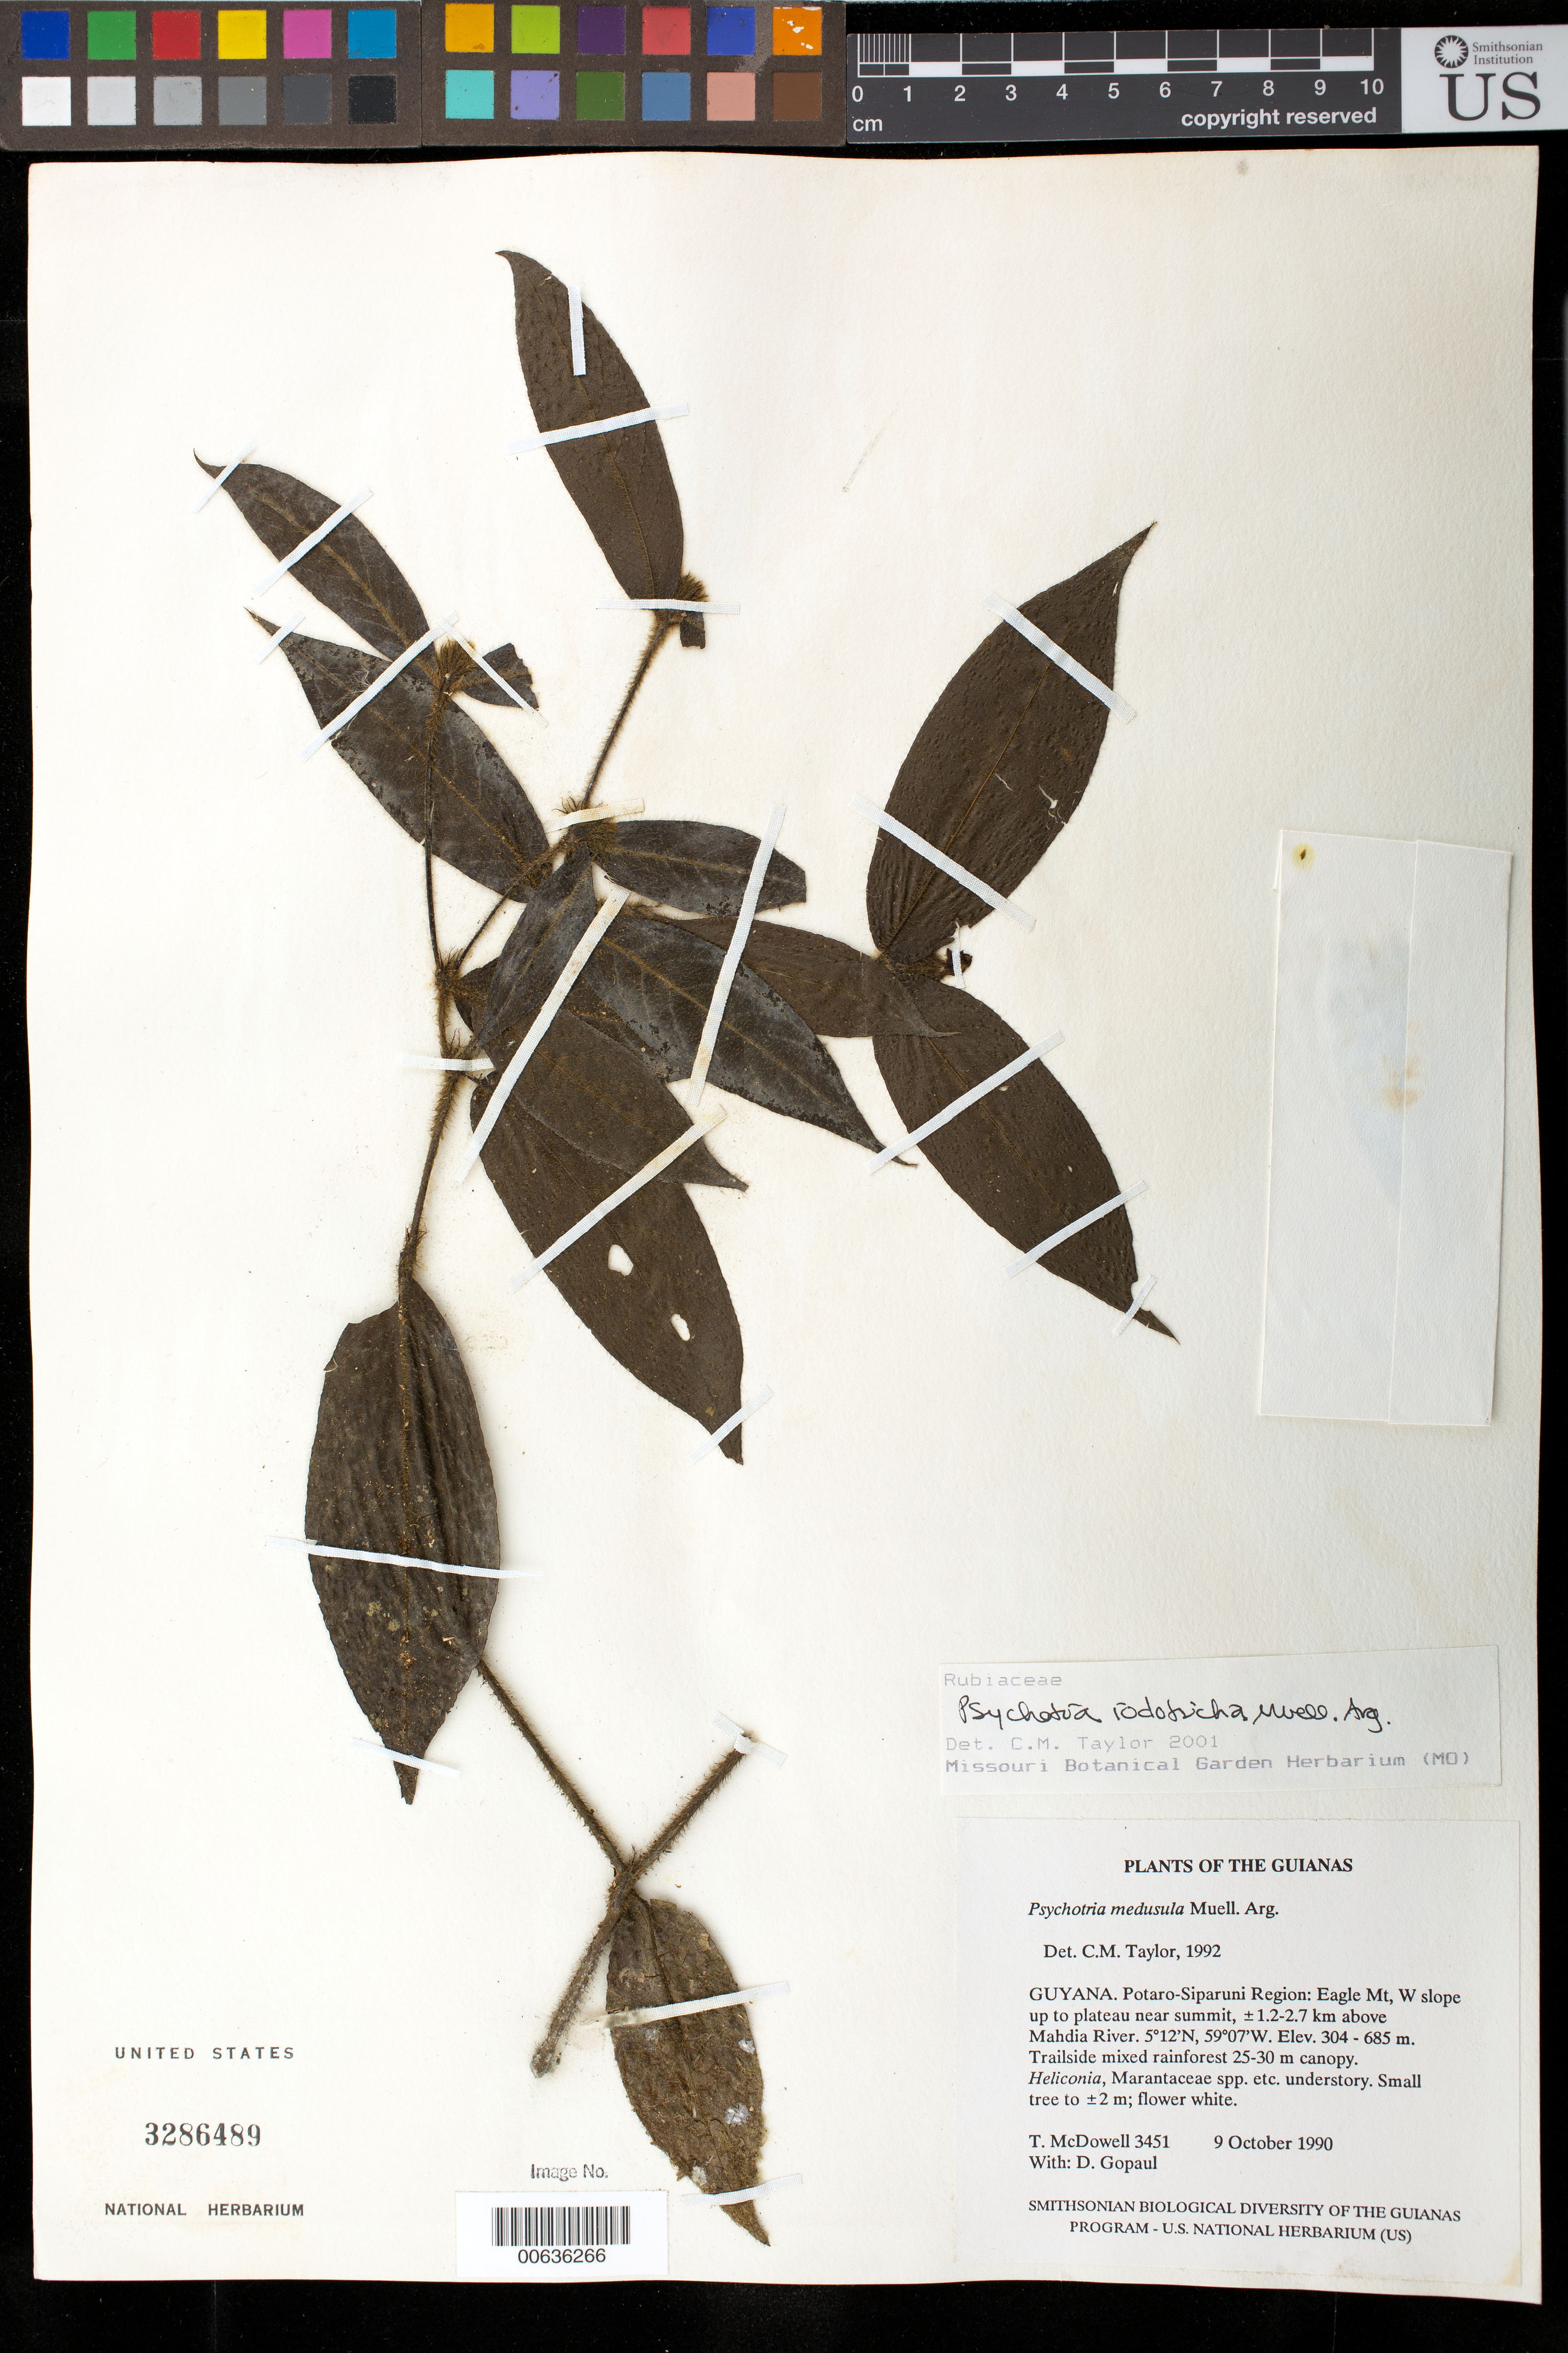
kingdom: Plantae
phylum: Tracheophyta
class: Magnoliopsida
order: Gentianales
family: Rubiaceae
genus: Palicourea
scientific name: Palicourea iodotricha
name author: (Müll. Arg.) Delprete & J.H. Kirkbr.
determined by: Kirkbride, J. H., Jr.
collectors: T. McDowell & D. Gopaul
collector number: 3451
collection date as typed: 9 October 1990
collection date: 1990-10-09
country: Guyana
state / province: Potaro-Siparuni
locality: Eagle Mt, W slope up to plateau near summit, ±1.2-2.7 km above Mahdia River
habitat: Trailside, mixed rainforest 25-30 m canopy. Heliconia, Marantaceae spp. etc. understory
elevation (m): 304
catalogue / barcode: US 3286489